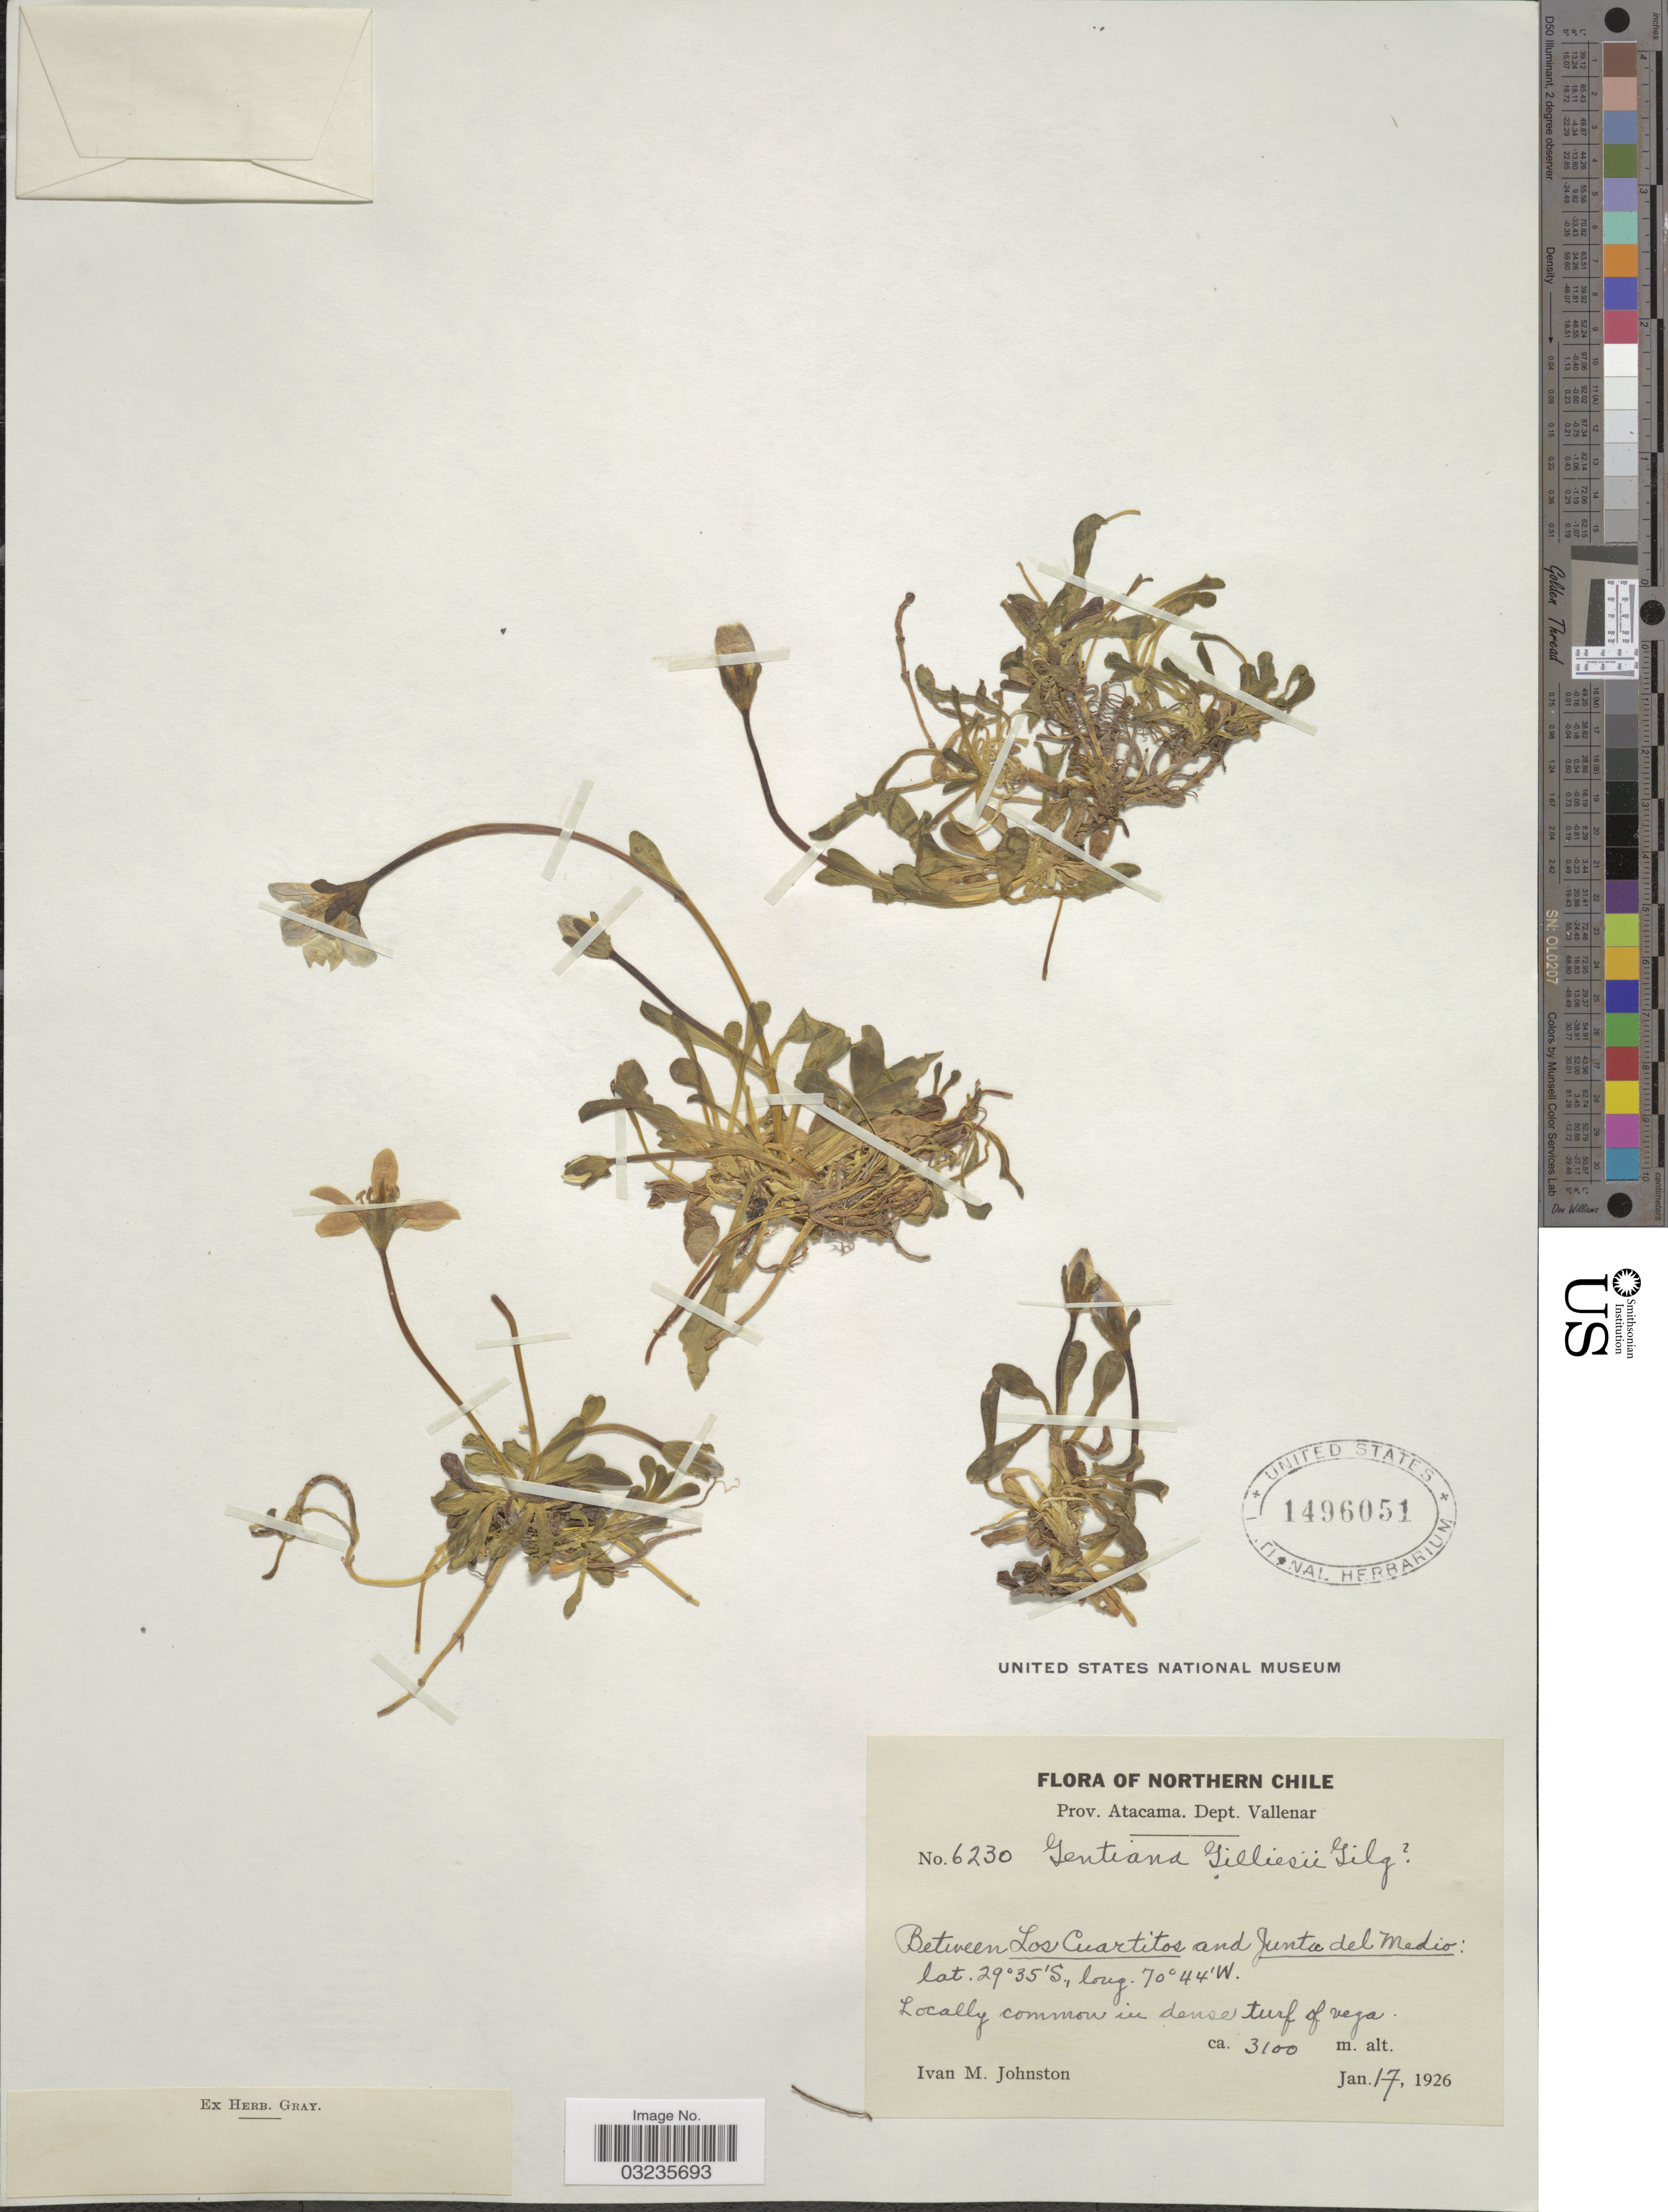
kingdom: Plantae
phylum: Tracheophyta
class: Magnoliopsida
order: Gentianales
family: Gentianaceae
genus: Gentiana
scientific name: Gentiana gilliesii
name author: Gilg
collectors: I.M. Johnston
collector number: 6230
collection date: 1926-01-17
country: Chile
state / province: Atacama (III)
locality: Northern Chile. Prov. Atacama. Dept. Vallenar. Between Los Cuartitos and Junta del Medio.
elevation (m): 3100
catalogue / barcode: US 1496051